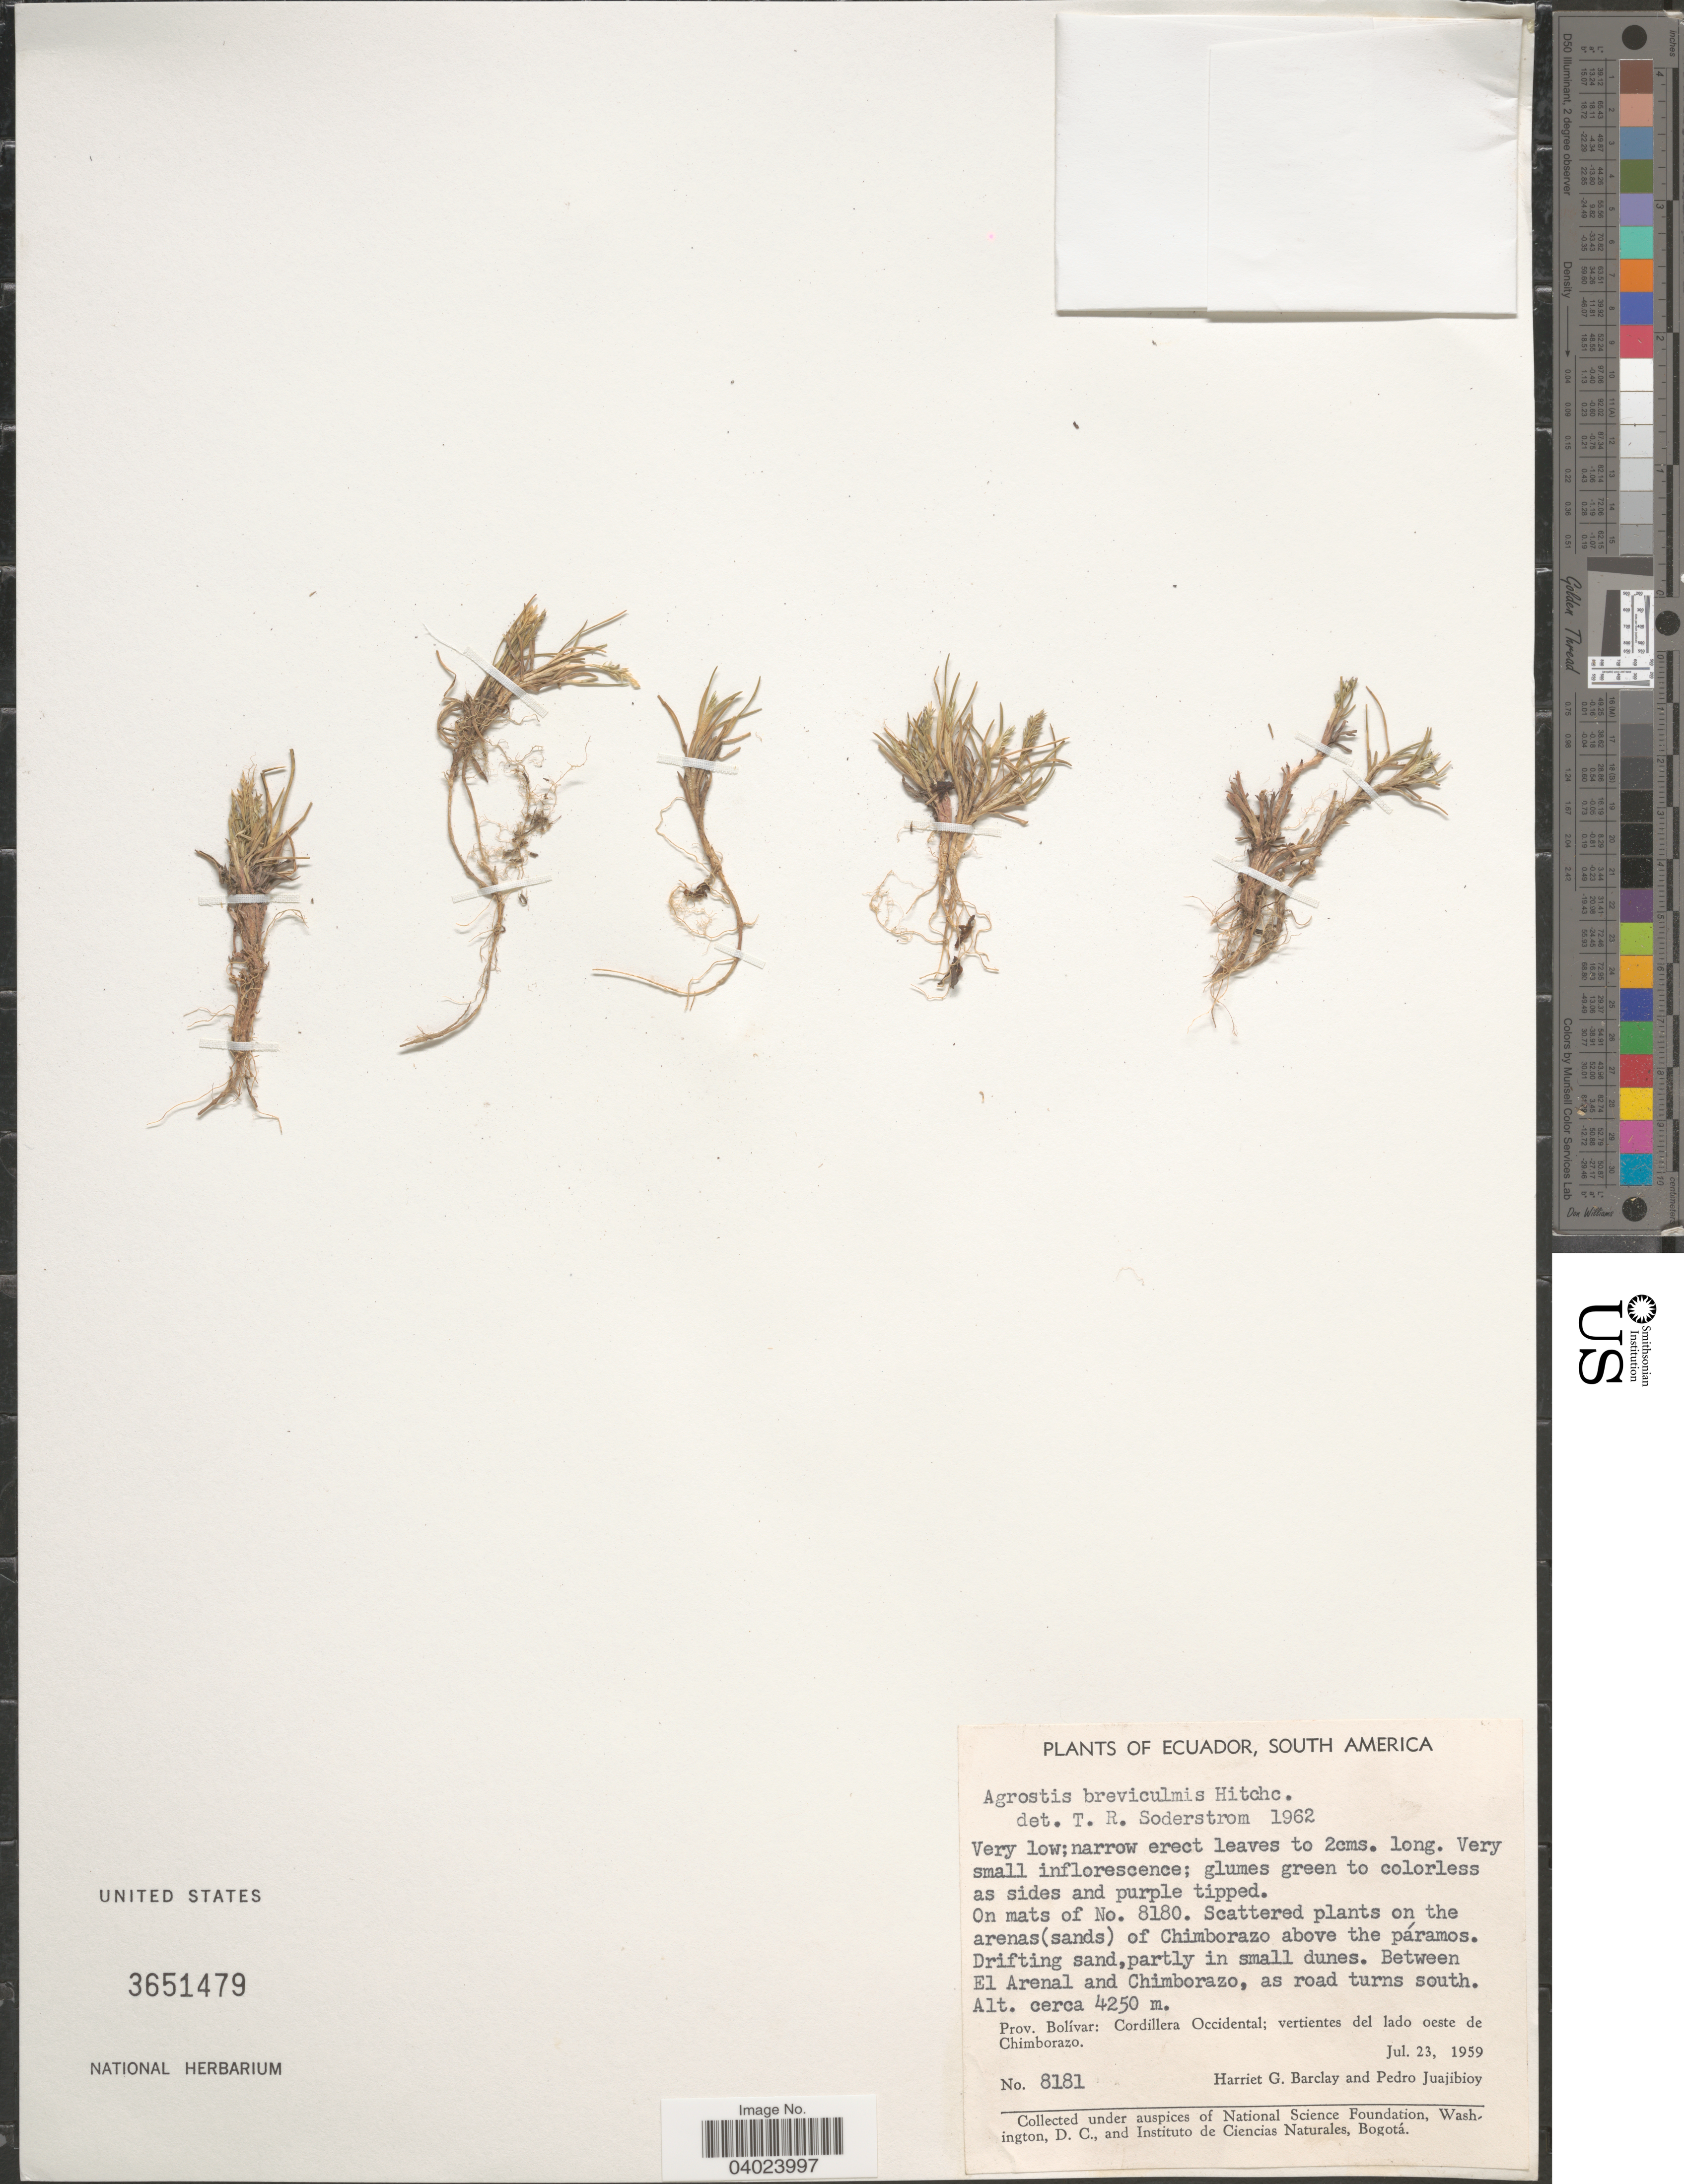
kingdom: Plantae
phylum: Tracheophyta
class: Liliopsida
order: Poales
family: Poaceae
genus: Agrostis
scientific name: Agrostis breviculmis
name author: Hitchc.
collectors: H. G. Barclay & P. Juajibioy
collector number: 8181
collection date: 1959-07-23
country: Ecuador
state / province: Bolívar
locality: Scattered plants on the arenas(sands) of Chimborazo above the páramos. Betweeen El Arenal and Chimborazo, as road turns south. Cordillera Occidental; vertientes del lado oeste de Chimborazo.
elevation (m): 4250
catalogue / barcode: US 3651479